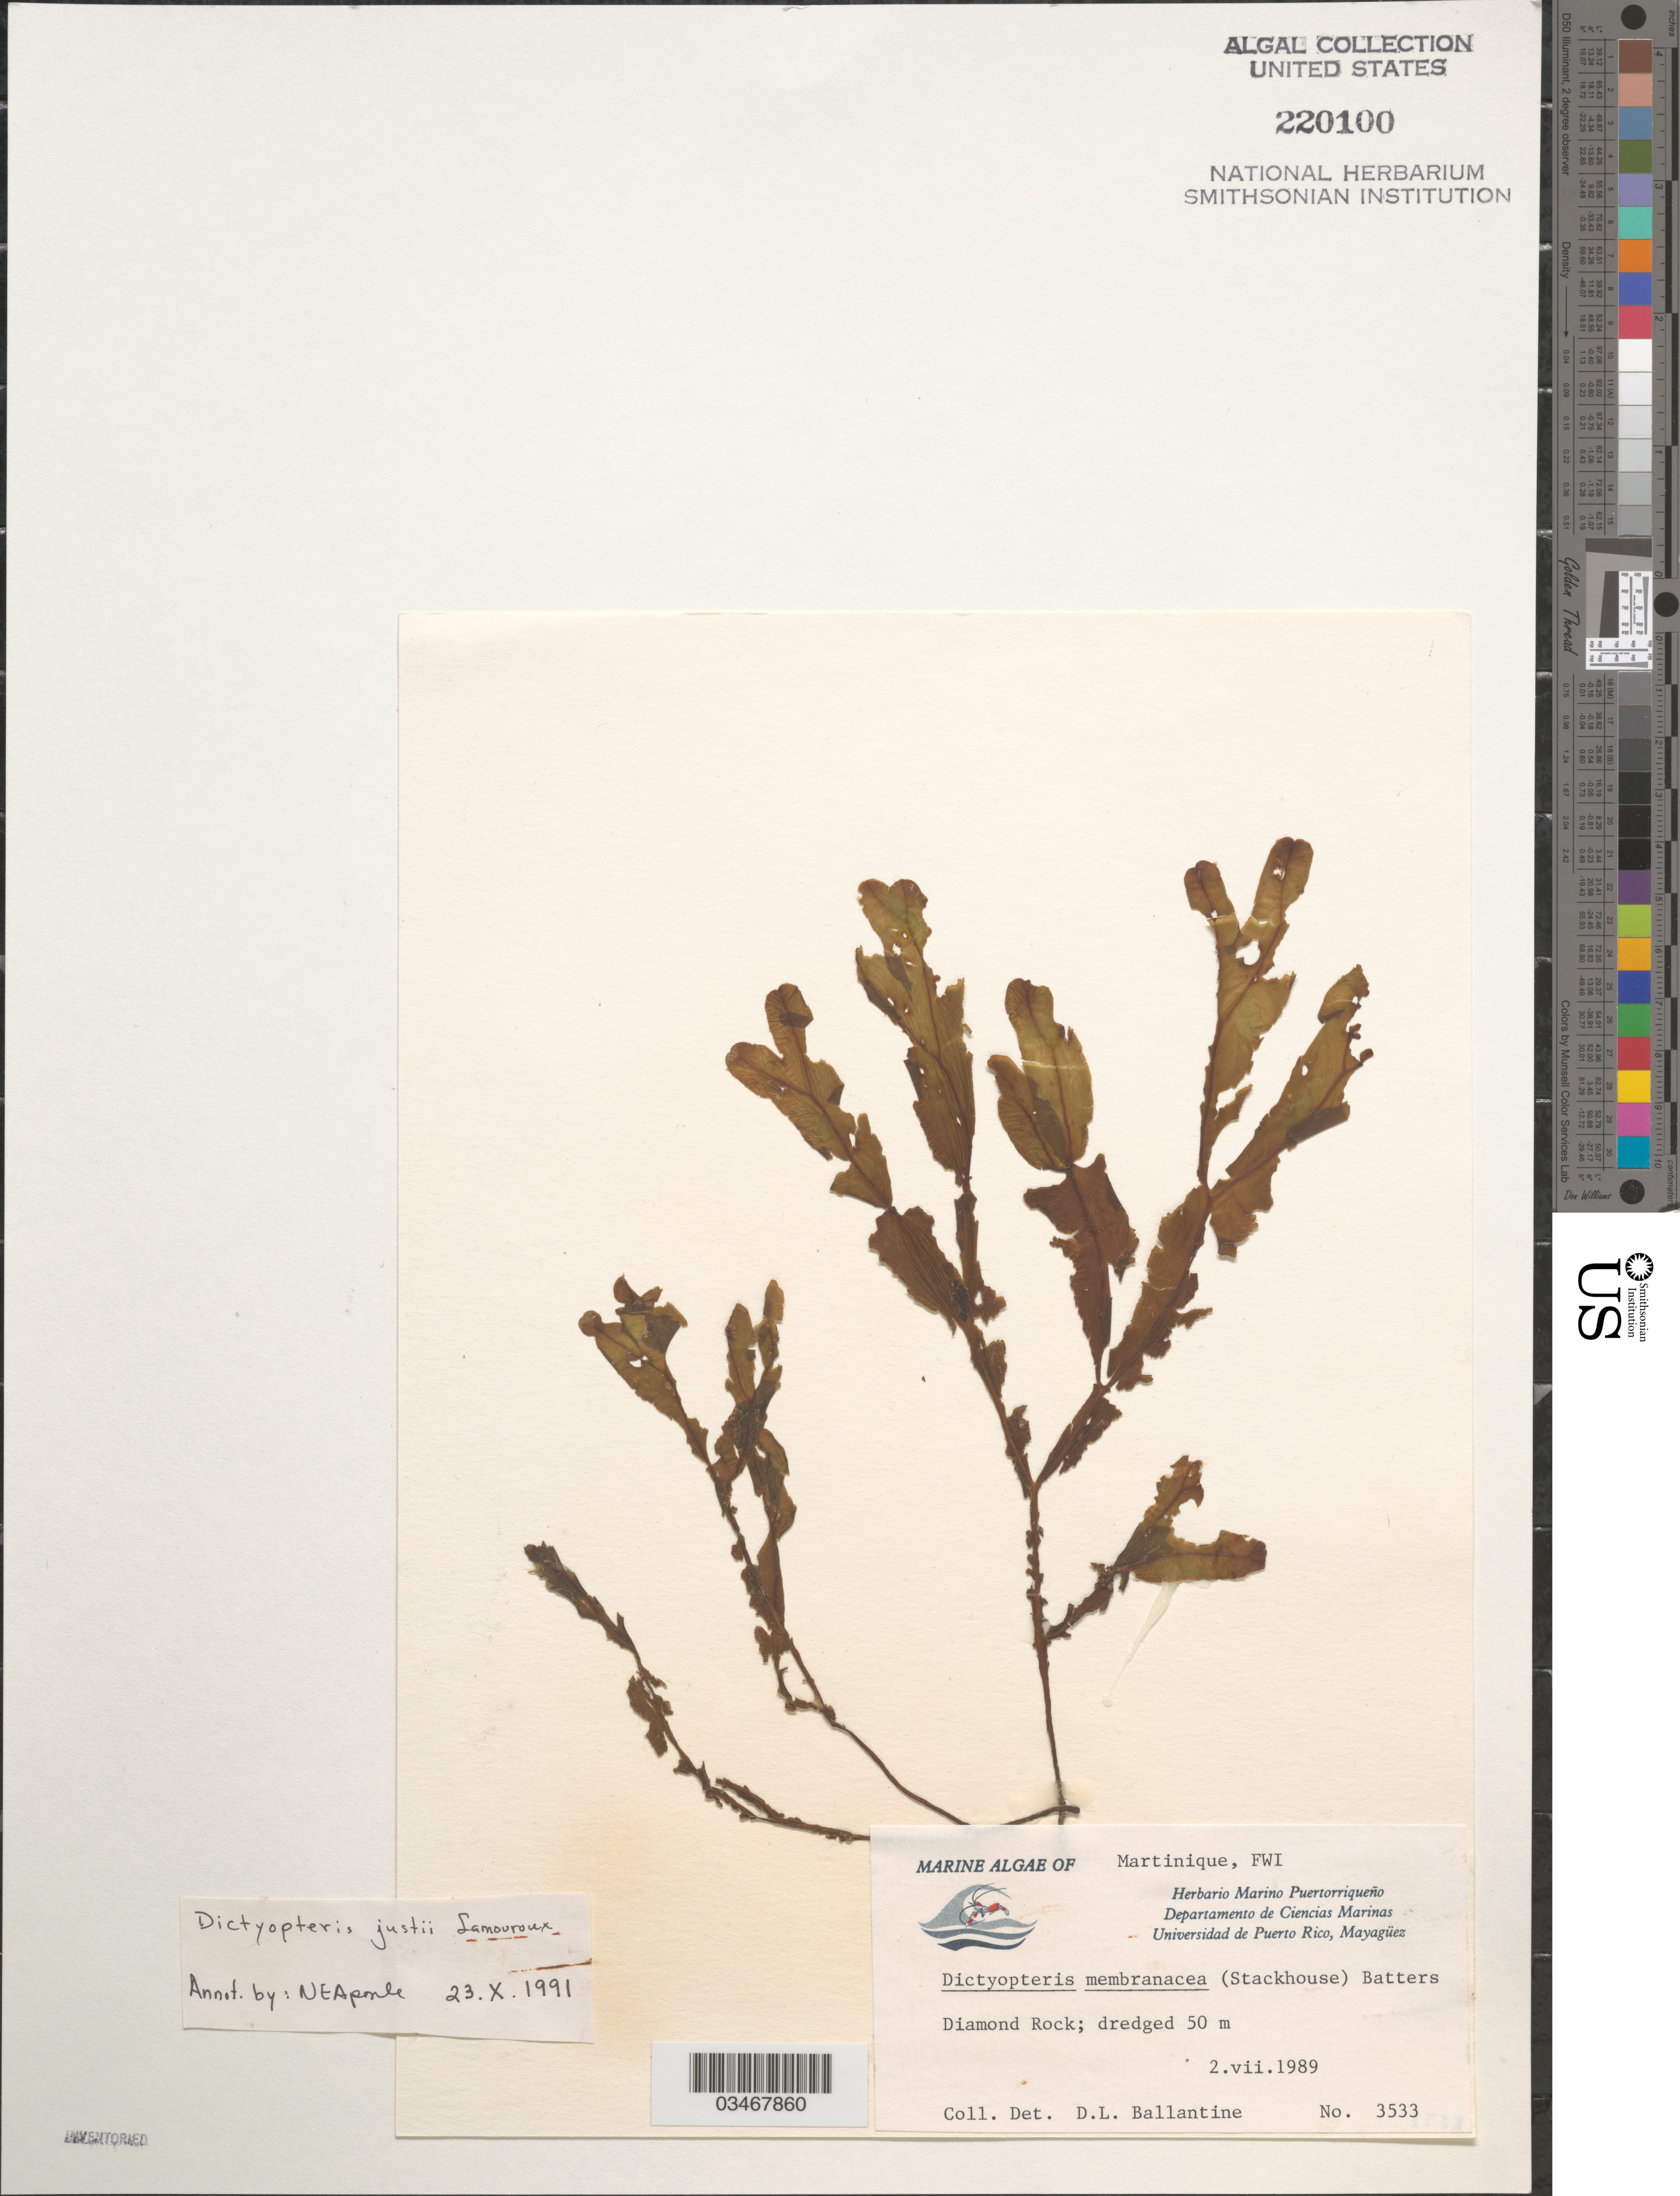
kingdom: Chromista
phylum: Ochrophyta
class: Phaeophyceae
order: Dictyotales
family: Dictyotaceae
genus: Dictyopteris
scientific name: Dictyopteris polypodioides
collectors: D.L. Ballantine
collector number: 3533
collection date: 1989-07-02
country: Martinique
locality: Diamond Rock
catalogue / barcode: US 220100